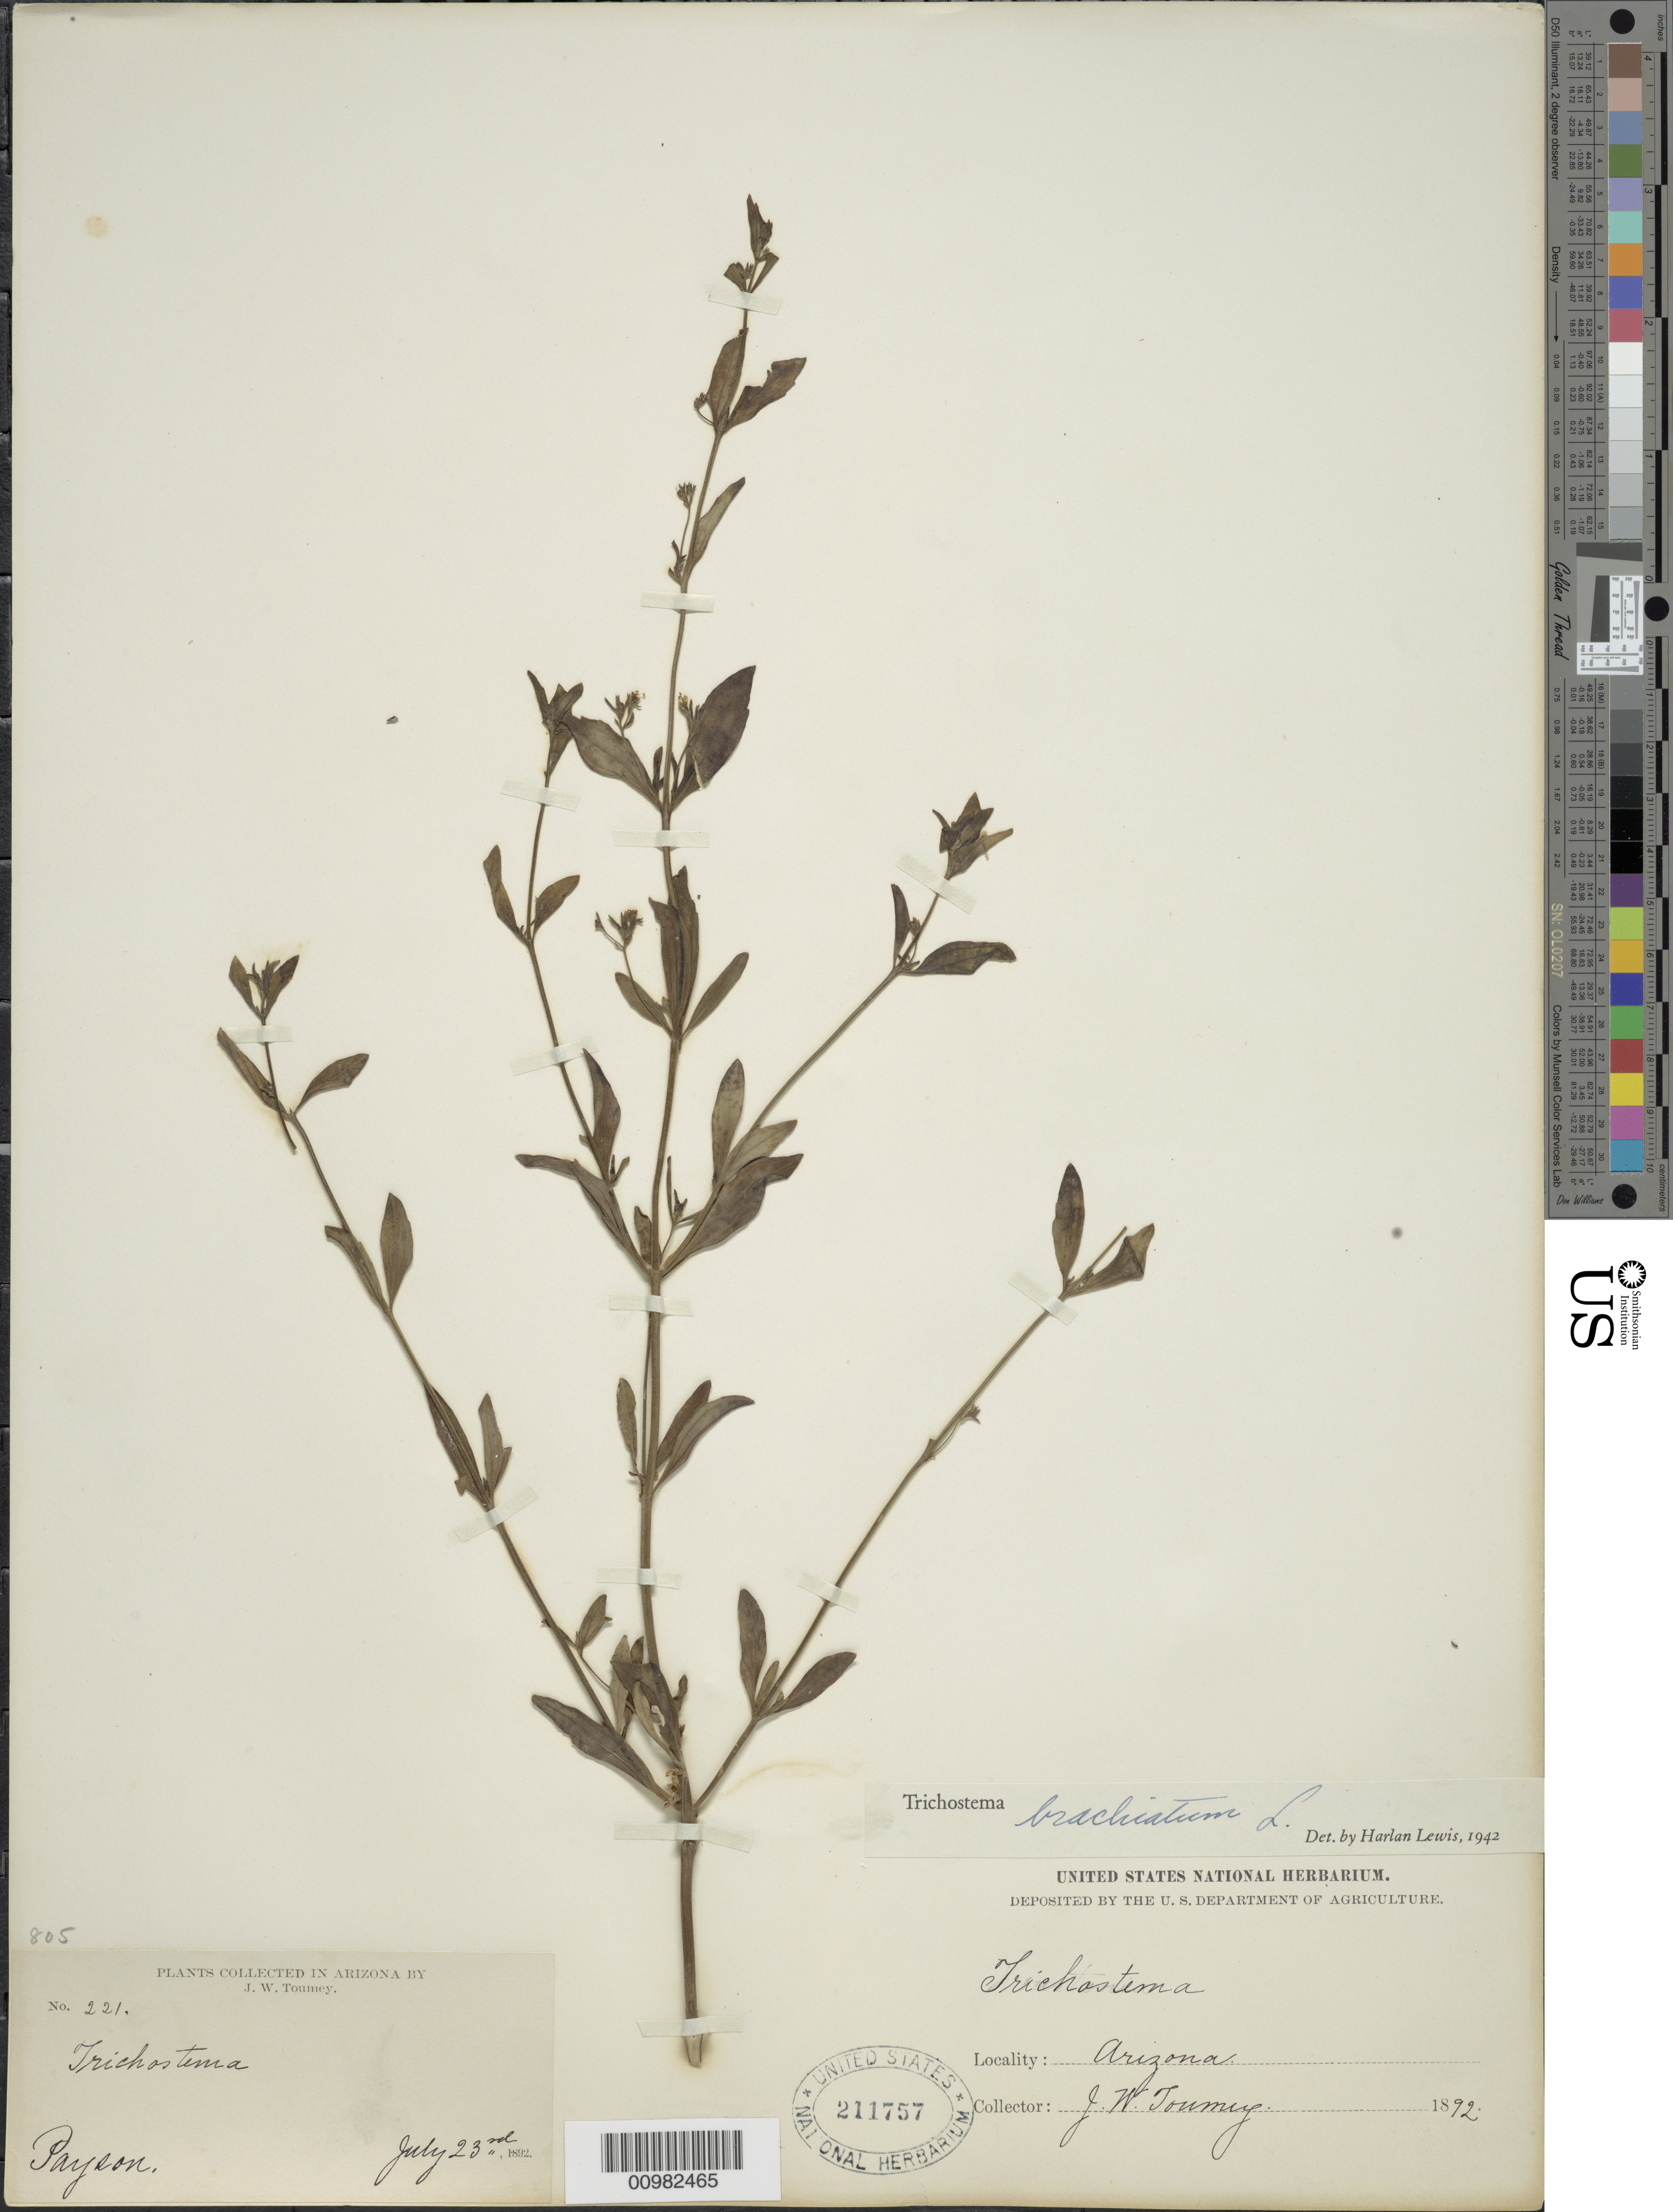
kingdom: Plantae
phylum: Tracheophyta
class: Magnoliopsida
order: Lamiales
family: Lamiaceae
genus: Trichostema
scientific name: Trichostema brachiatum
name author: L.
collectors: J. W. Toumey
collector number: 221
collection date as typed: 23 Jul 1892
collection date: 1892-07-23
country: United States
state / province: Arizona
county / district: Gila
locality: Payson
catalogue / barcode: US 211757